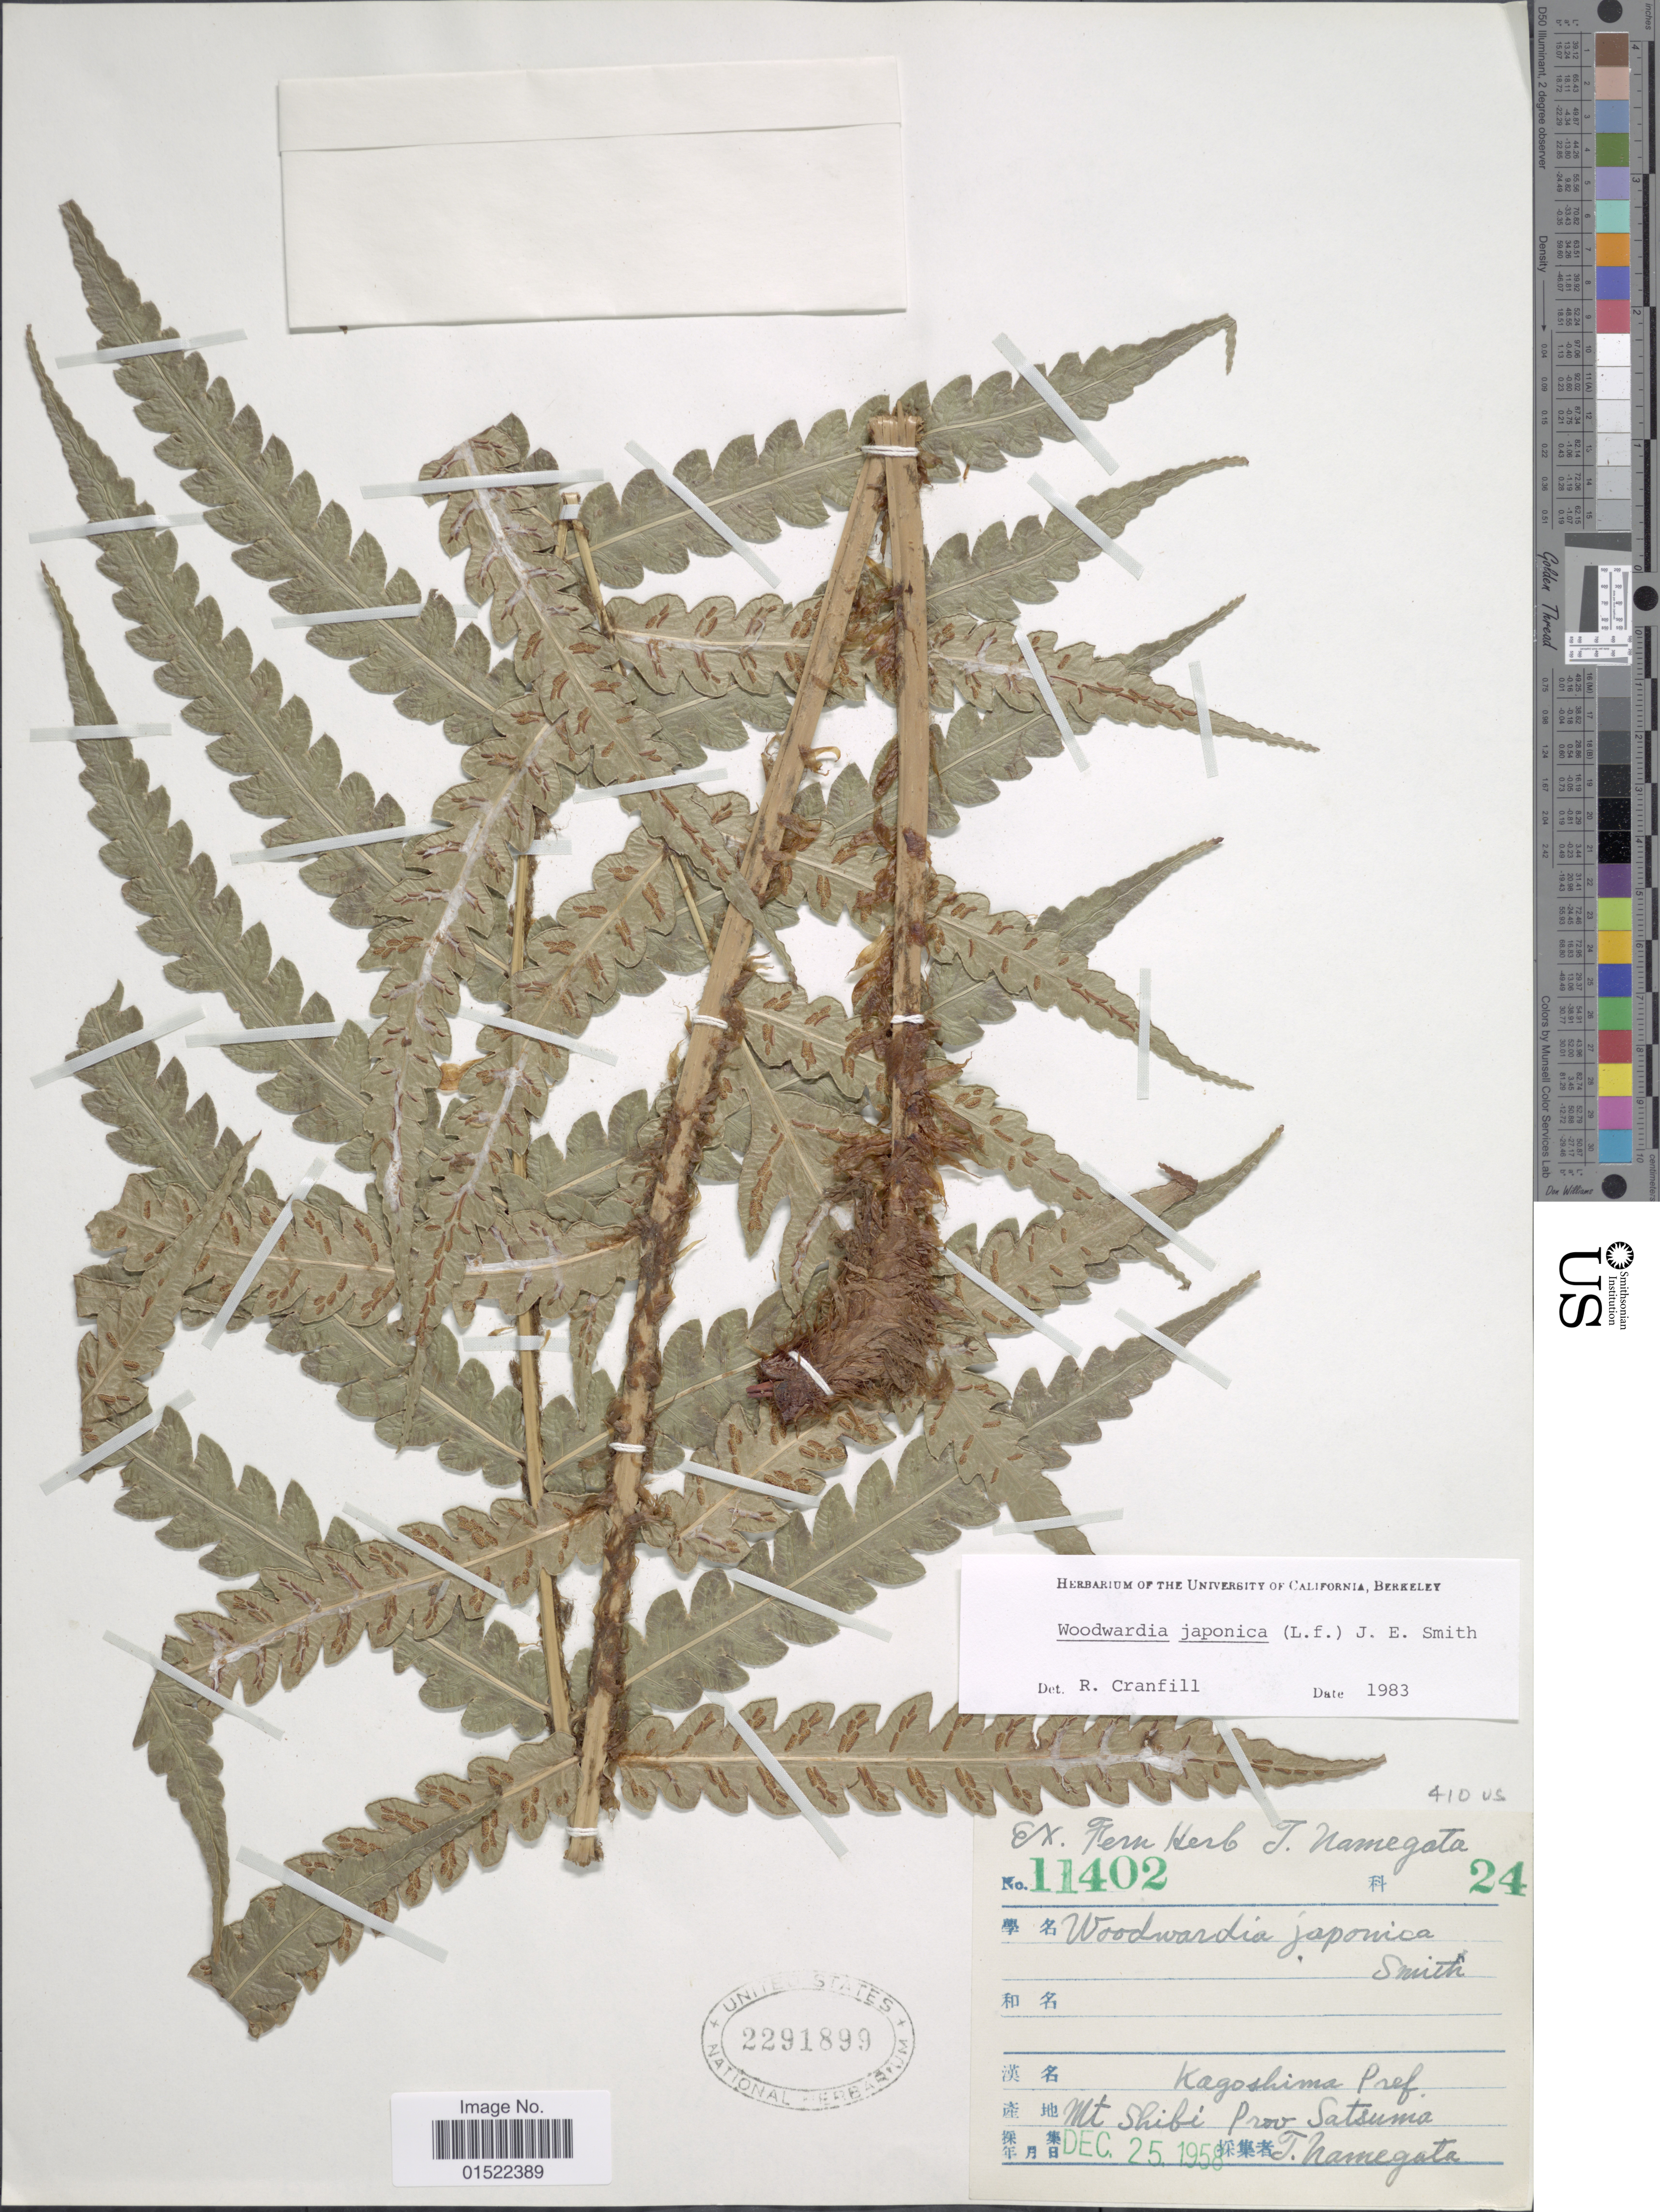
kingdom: Plantae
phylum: Tracheophyta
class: Polypodiopsida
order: Polypodiales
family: Blechnaceae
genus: Woodwardia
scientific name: Woodwardia japonica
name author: (L. f.) Sm.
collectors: T. Hamegata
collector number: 11402/24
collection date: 1958-11-25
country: Japan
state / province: Kagosima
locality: Kagoshima Pref. Mt. Shibi Prov. Satsuma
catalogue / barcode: US 2291899